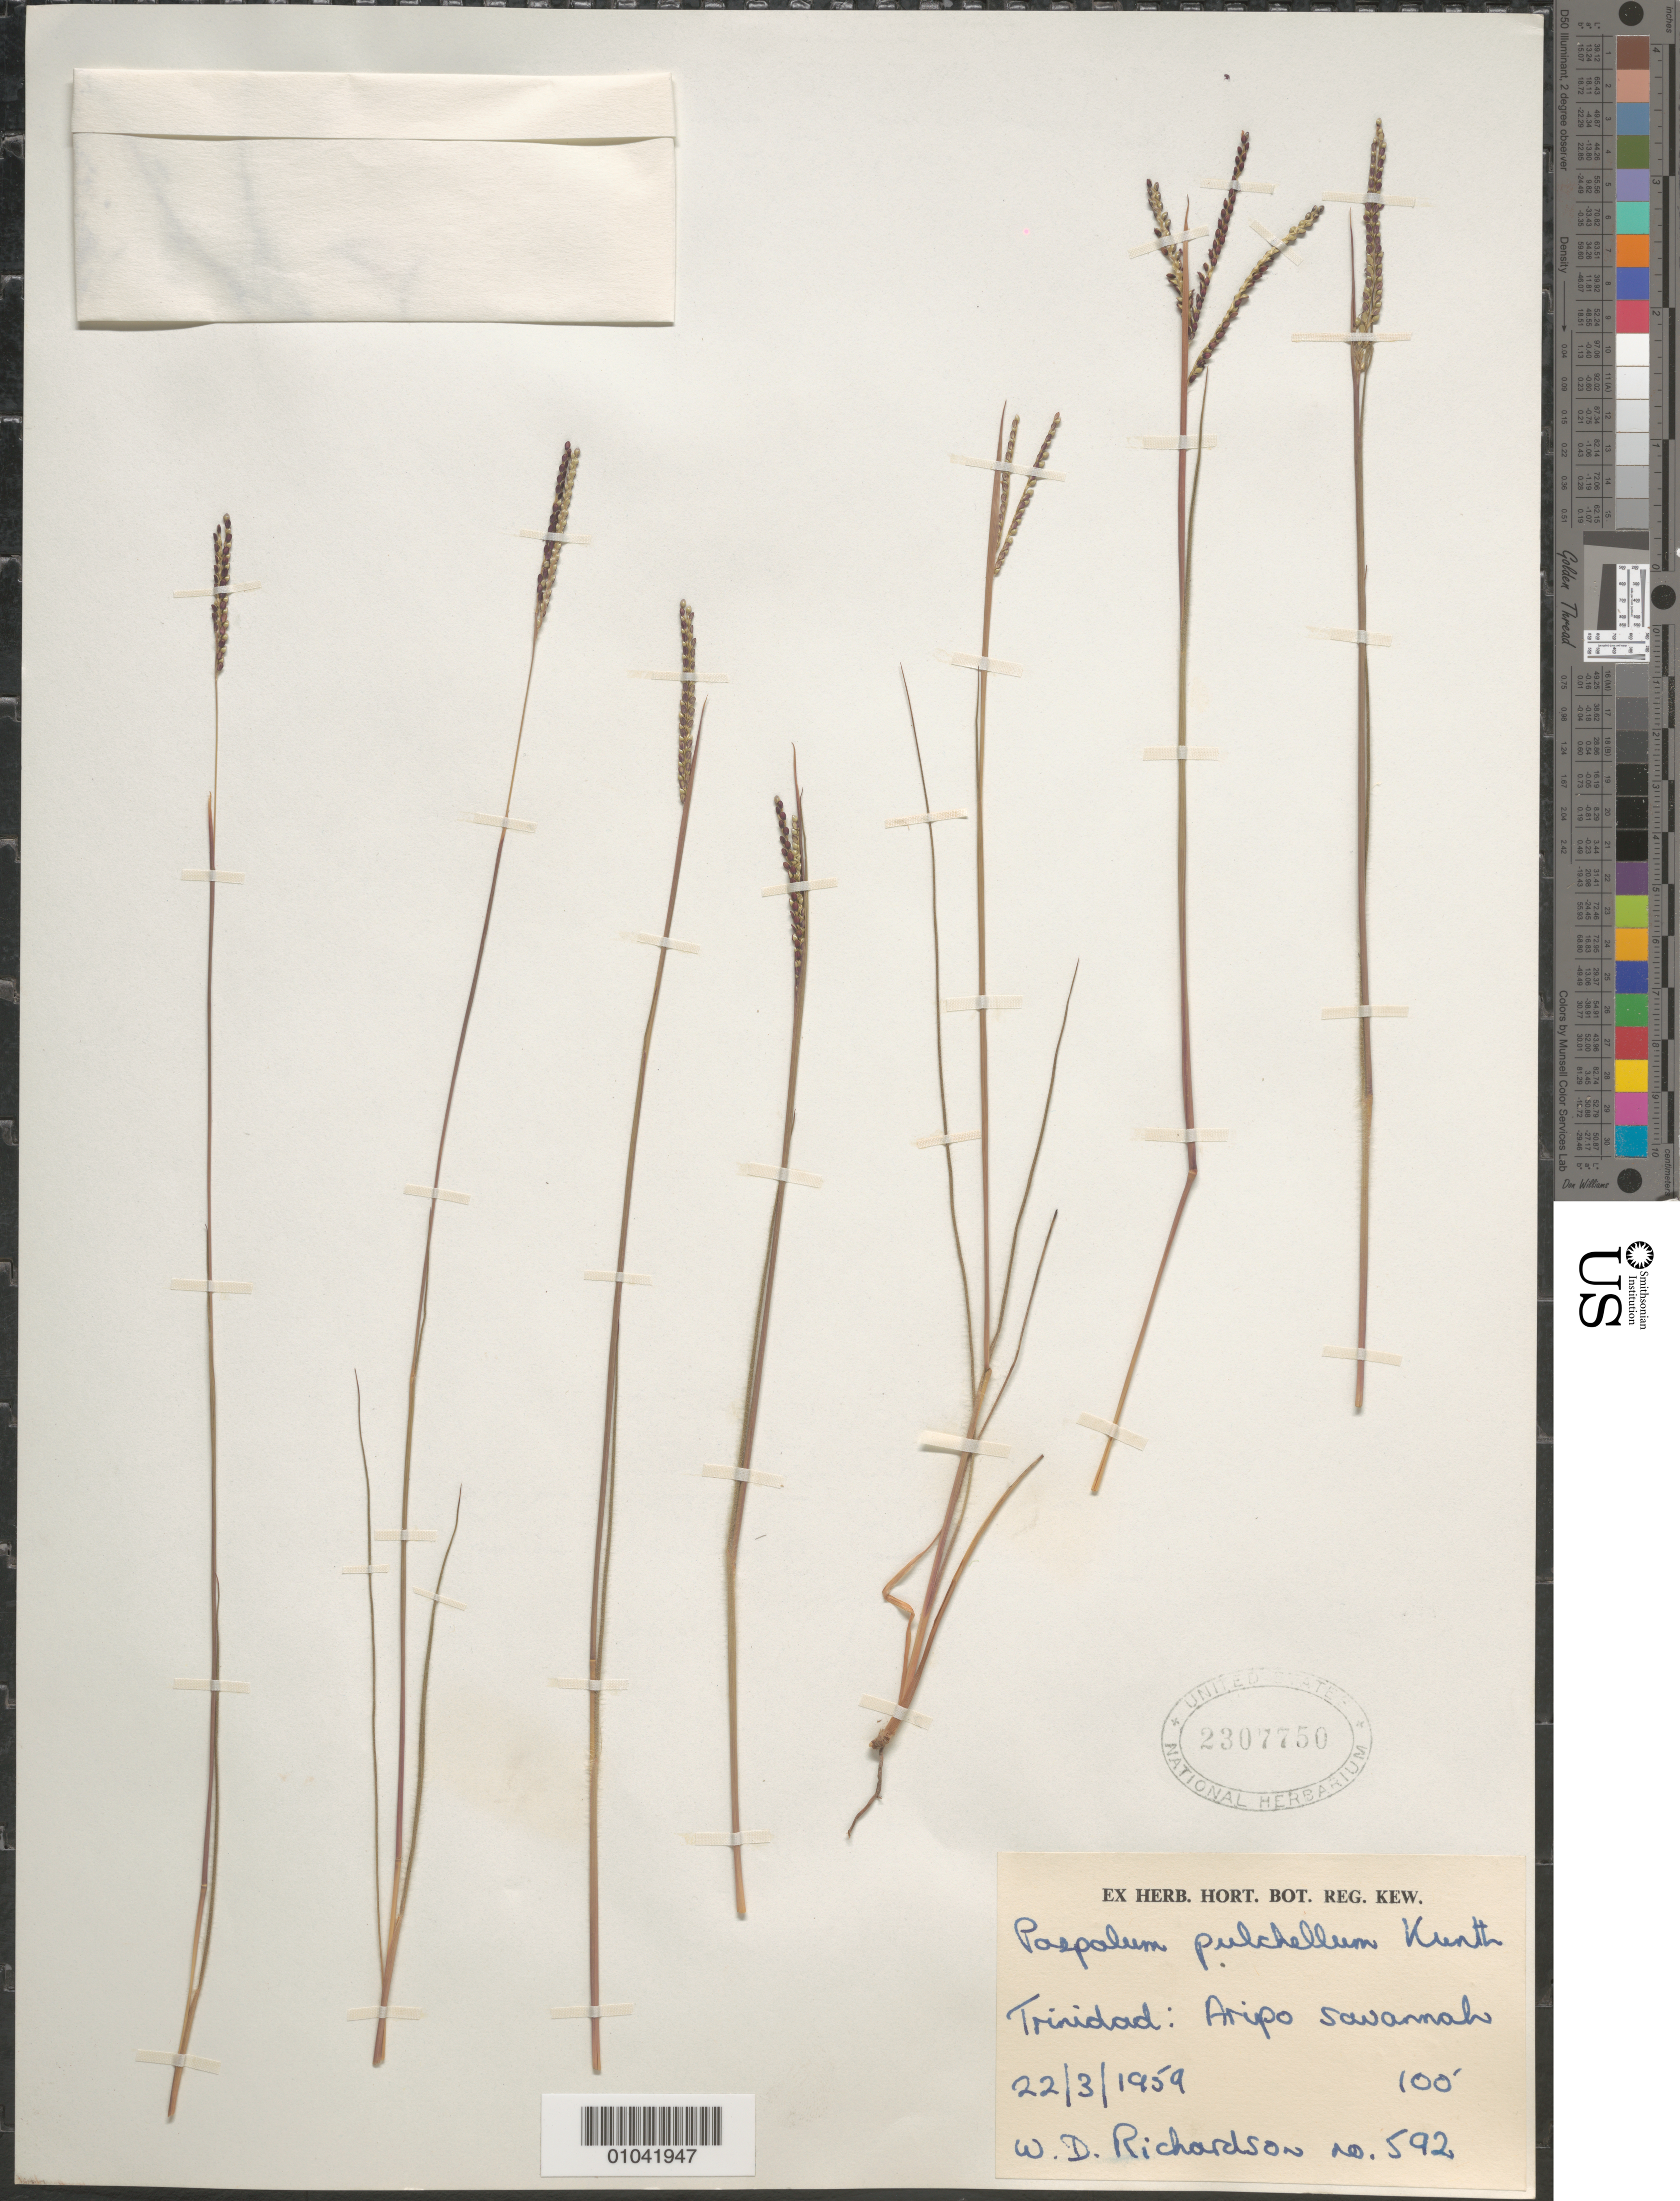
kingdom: Plantae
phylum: Tracheophyta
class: Liliopsida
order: Poales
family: Poaceae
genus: Paspalum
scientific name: Paspalum pulchellum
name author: Kunth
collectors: W. D. Richardson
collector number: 592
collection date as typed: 22 Mar 1959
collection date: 1959-03-22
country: Trinidad and Tobago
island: Trinidad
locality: Aripo savanna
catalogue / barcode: US 2307750